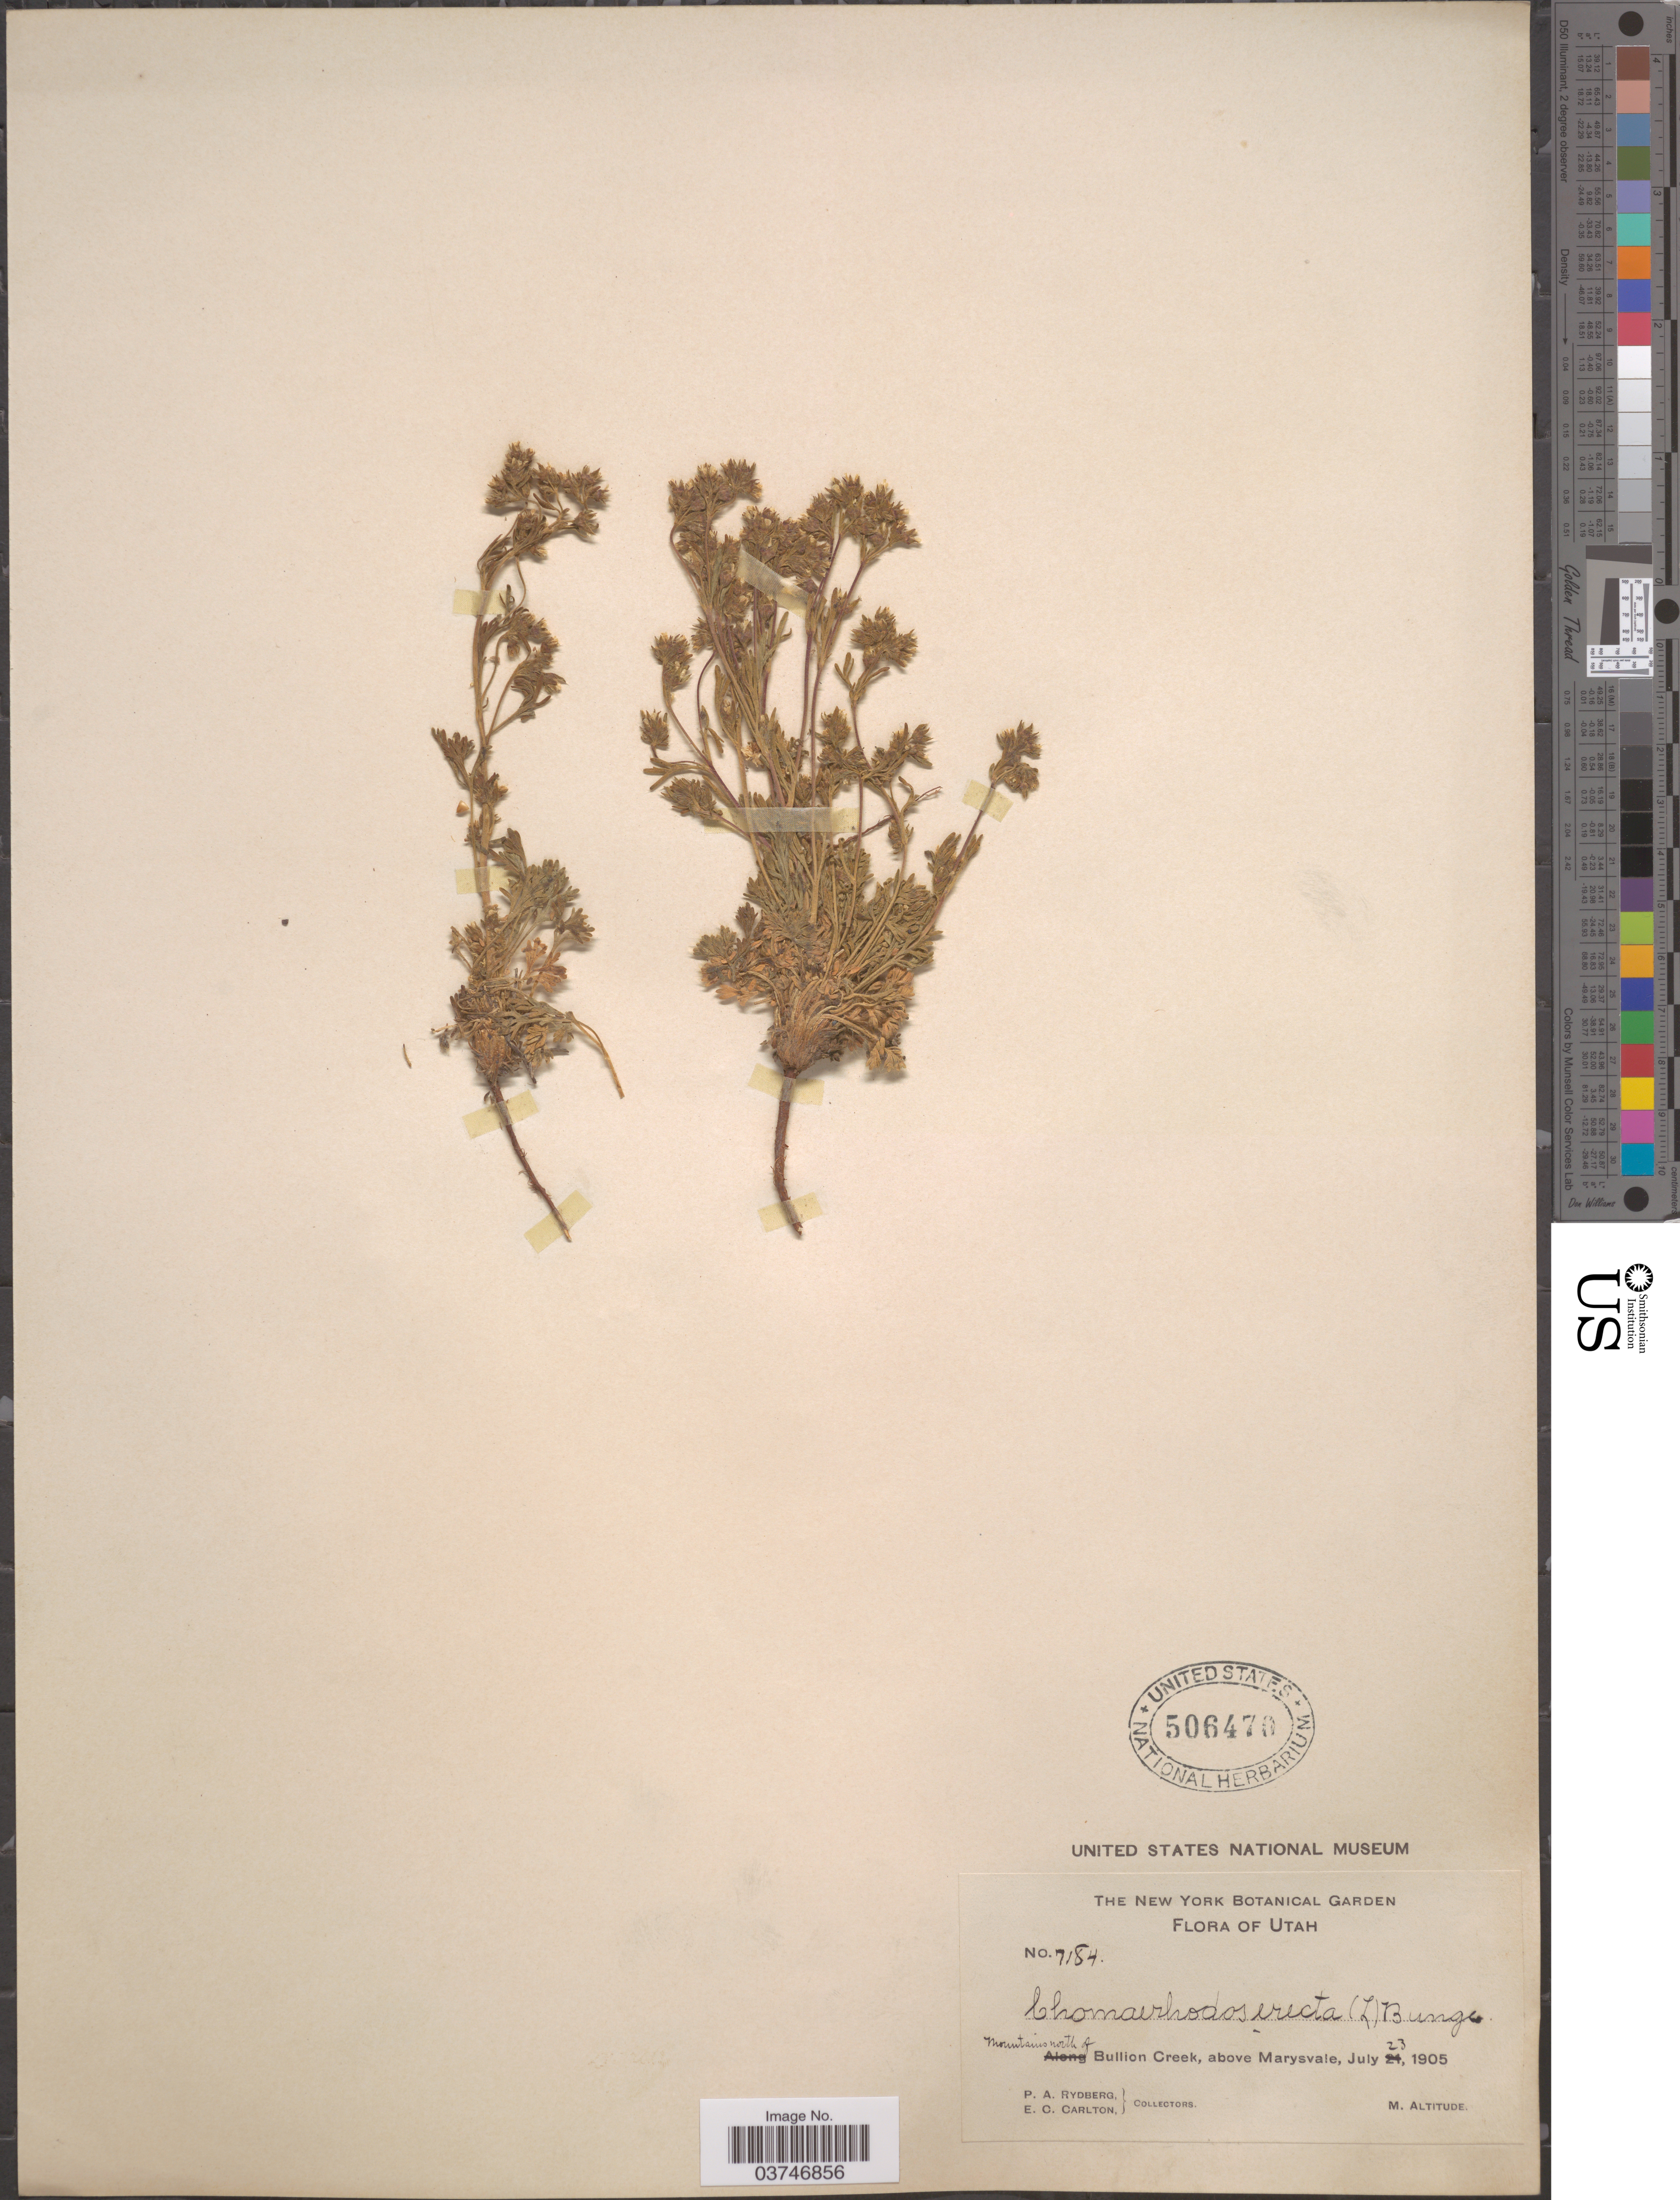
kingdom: Plantae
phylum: Tracheophyta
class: Magnoliopsida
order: Rosales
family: Rosaceae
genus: Chamaerhodos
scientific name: Chamaerhodos erecta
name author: (L.) Bunge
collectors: P. A. Rydberg & E. Carlton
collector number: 7184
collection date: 1905-07-23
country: United States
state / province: Utah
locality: Mountains north of Bullion Creek, above Marysvale.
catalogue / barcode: US 506470